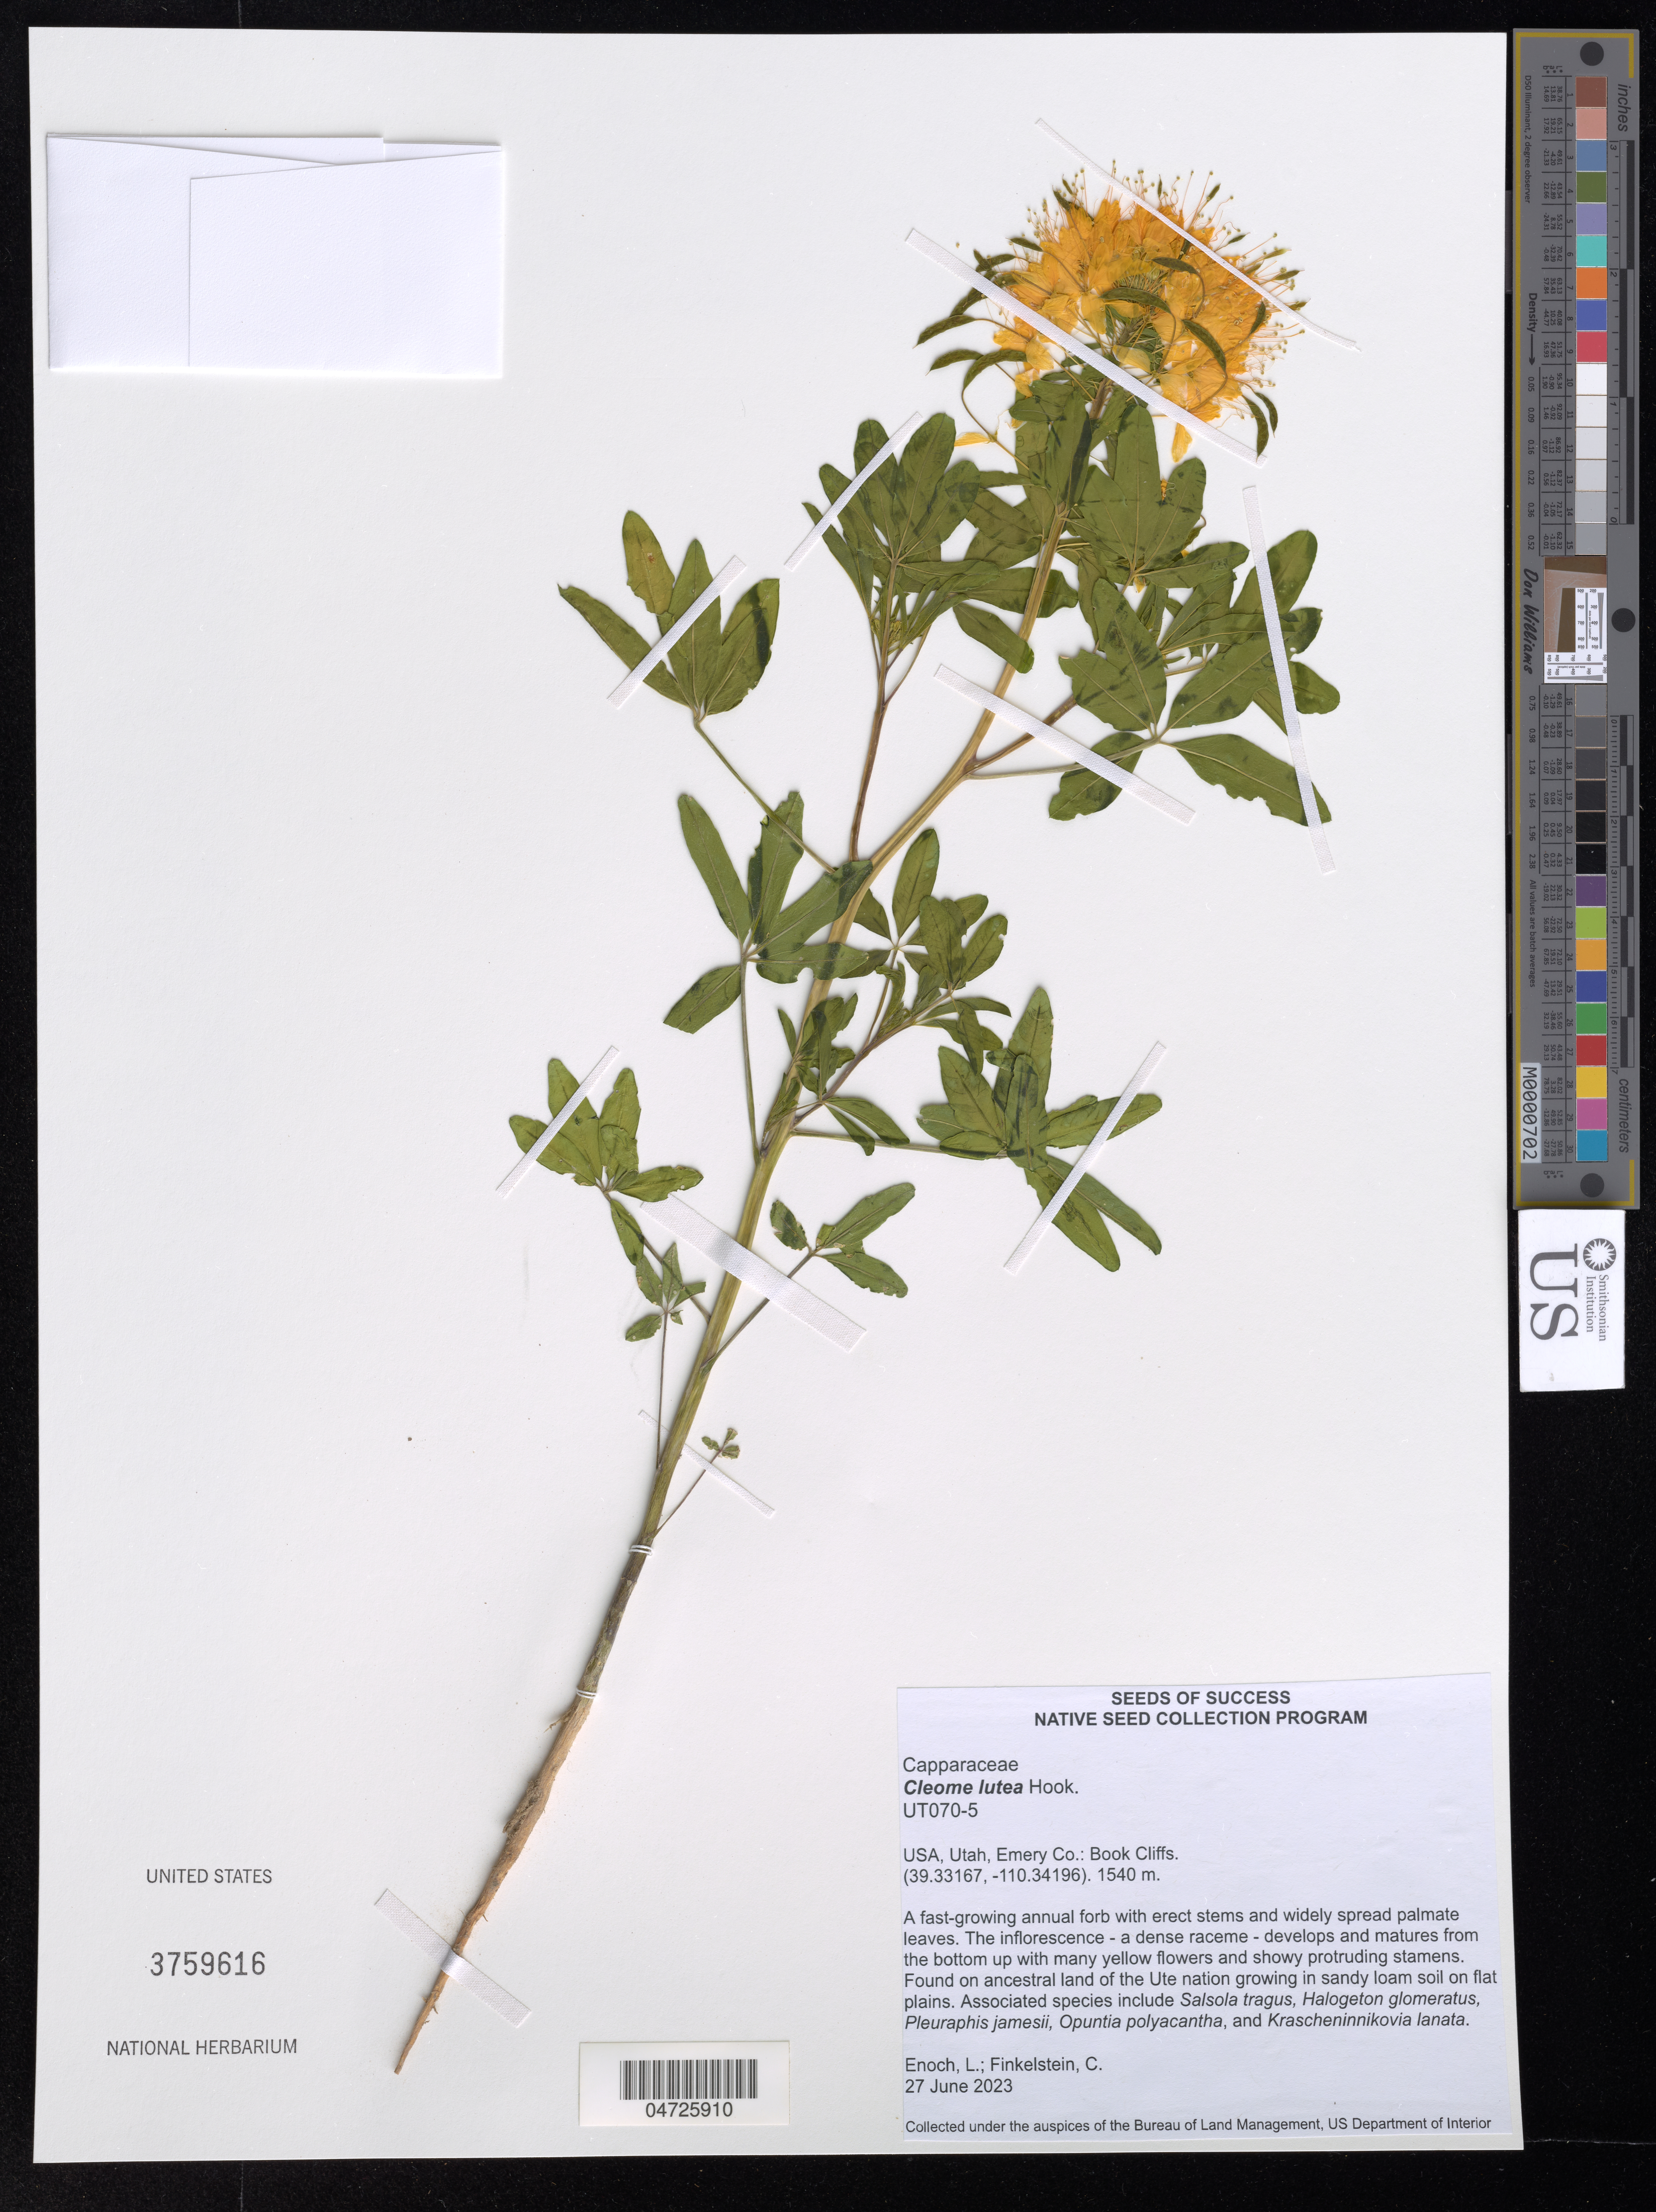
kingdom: Plantae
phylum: Tracheophyta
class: Magnoliopsida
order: Brassicales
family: Cleomaceae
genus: Cleomella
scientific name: Cleomella lutea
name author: (Hook.) Roalson & J.C. Hall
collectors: L. Enoch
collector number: UT070-5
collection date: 2023-06-27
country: United States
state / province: Utah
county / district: Emery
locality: Emery Co.: Book Cliffs. Found on ancestral land of the Ute nation growing in sandy loam soil on flat plains.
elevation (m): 1540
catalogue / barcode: US 3759616